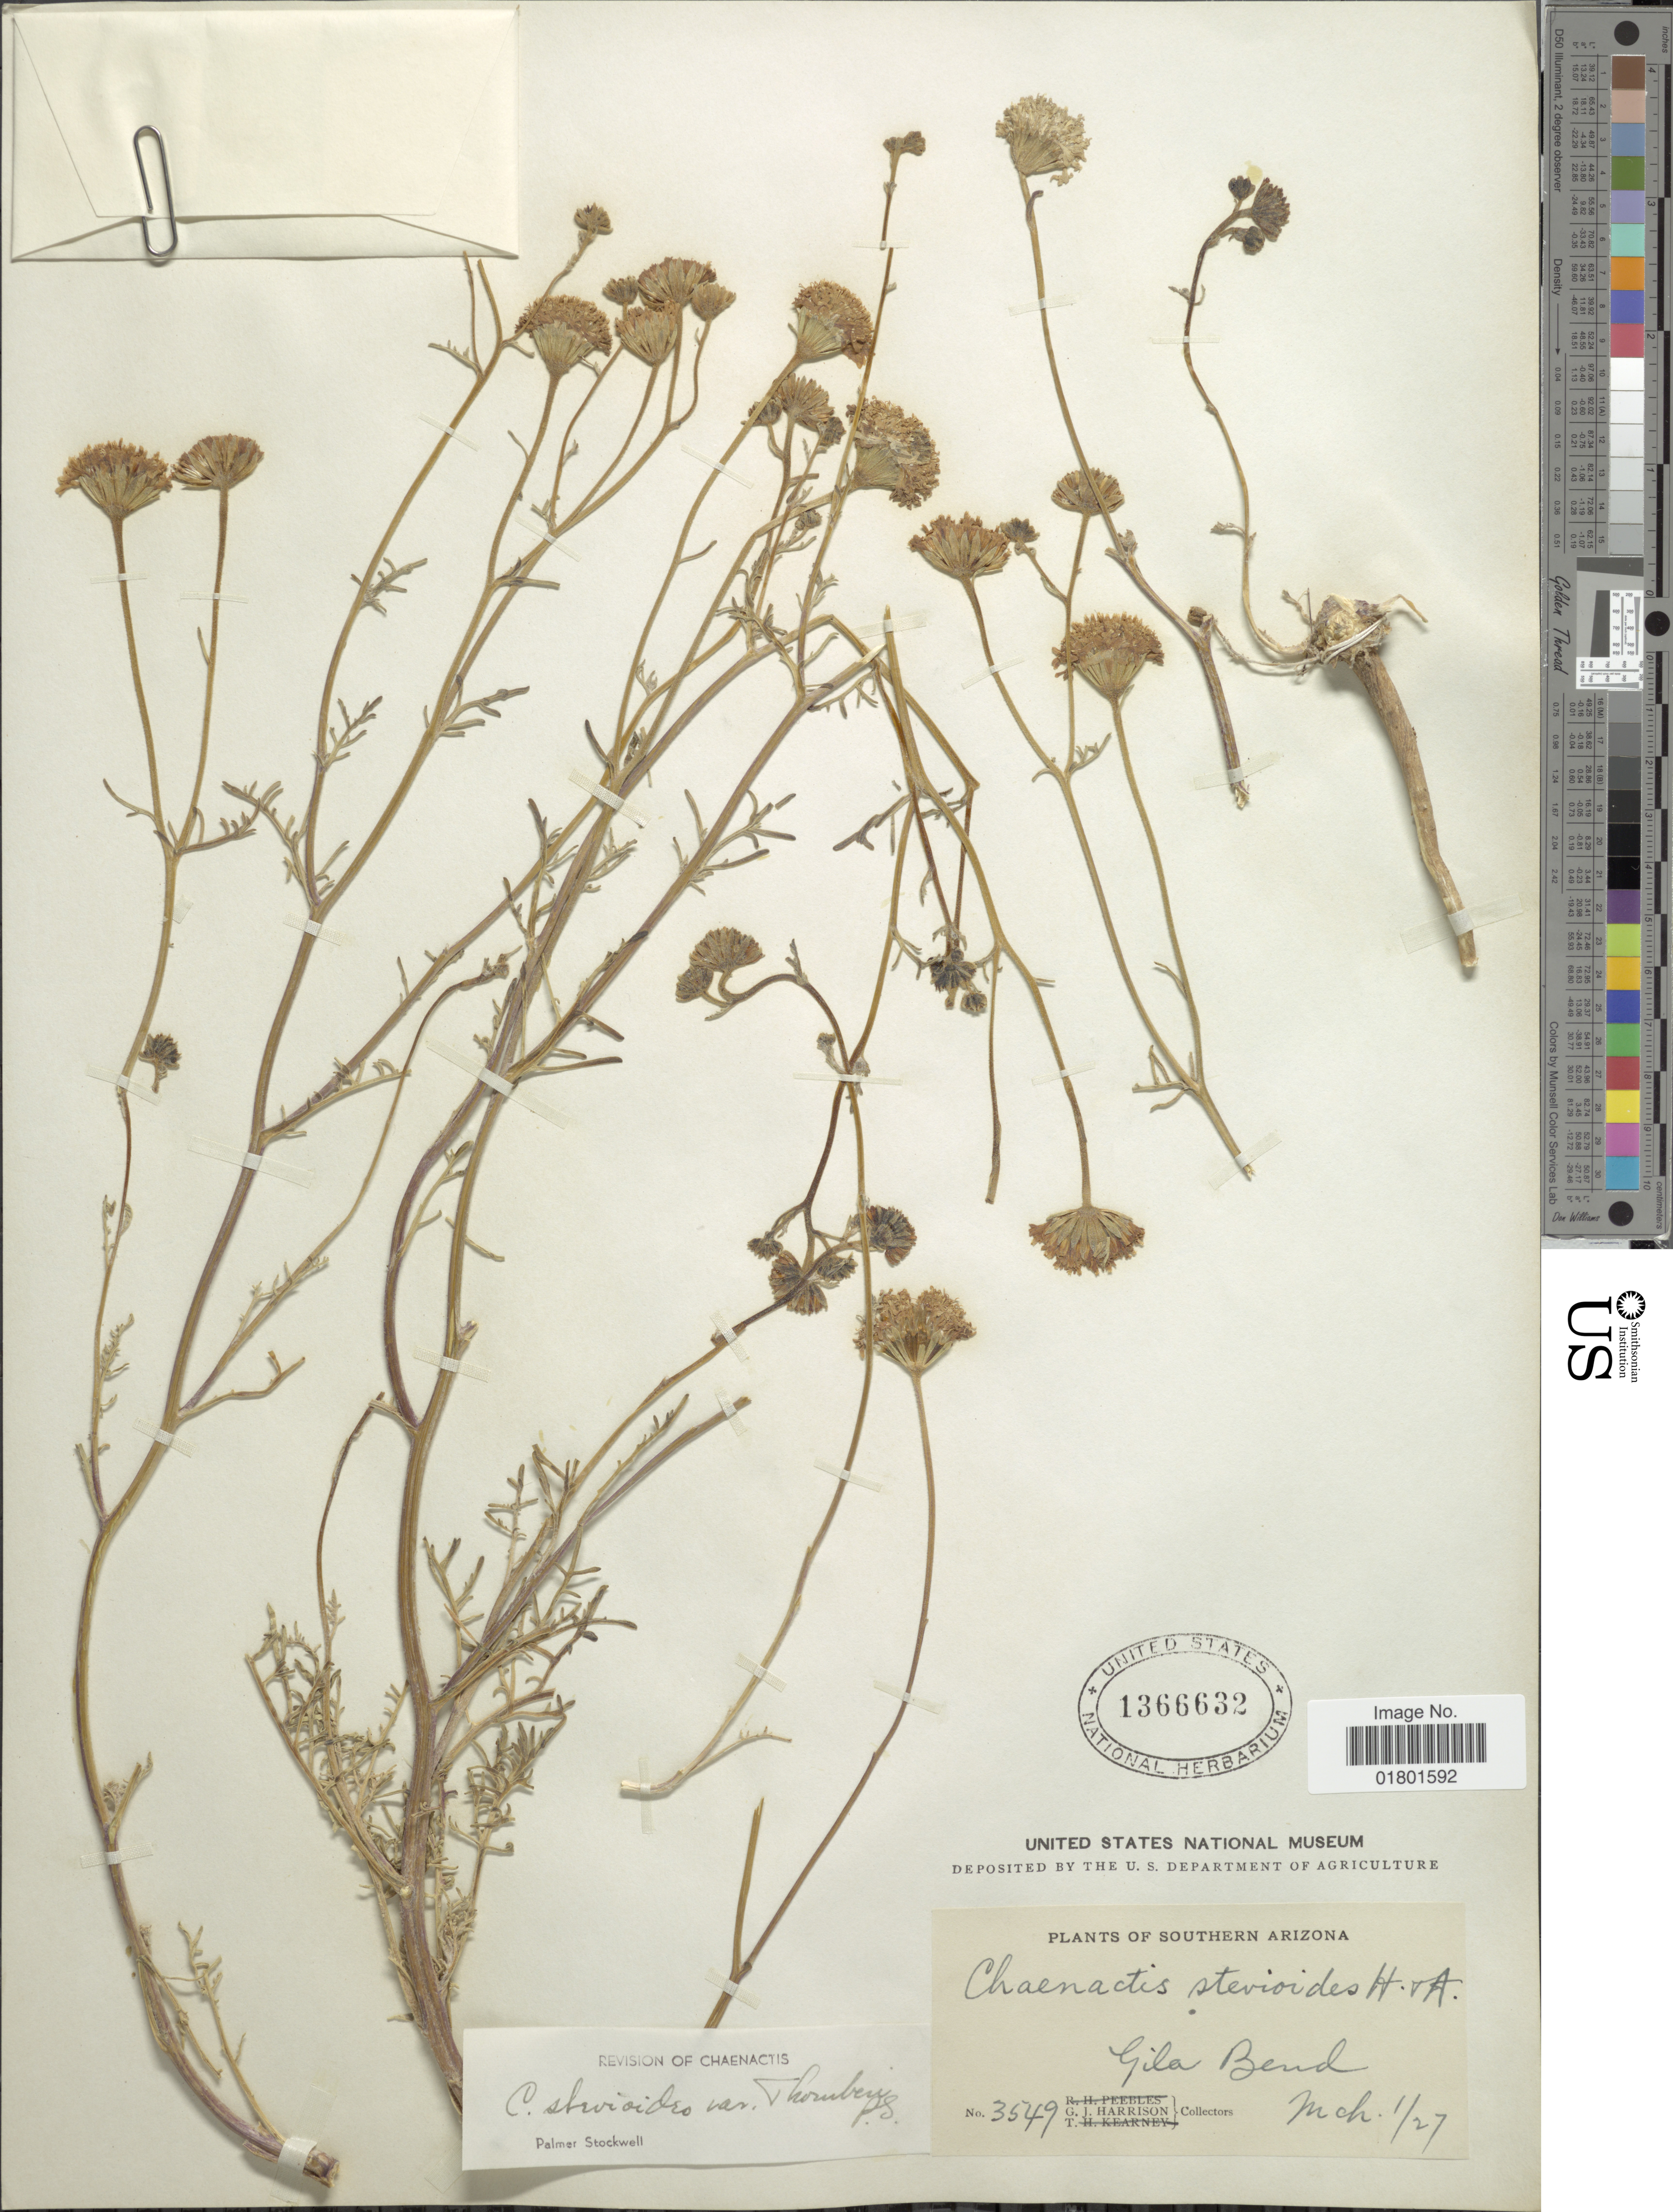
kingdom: Plantae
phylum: Tracheophyta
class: Magnoliopsida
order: Asterales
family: Asteraceae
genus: Chaenactis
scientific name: Chaenactis stevioides var. thornberi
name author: Stockw.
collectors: G. J. Harrison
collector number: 3549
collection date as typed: Transcribed d/m/y: 1/3/27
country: United States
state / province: Arizona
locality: Southern Arizona, Gila Bend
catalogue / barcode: US 1366632